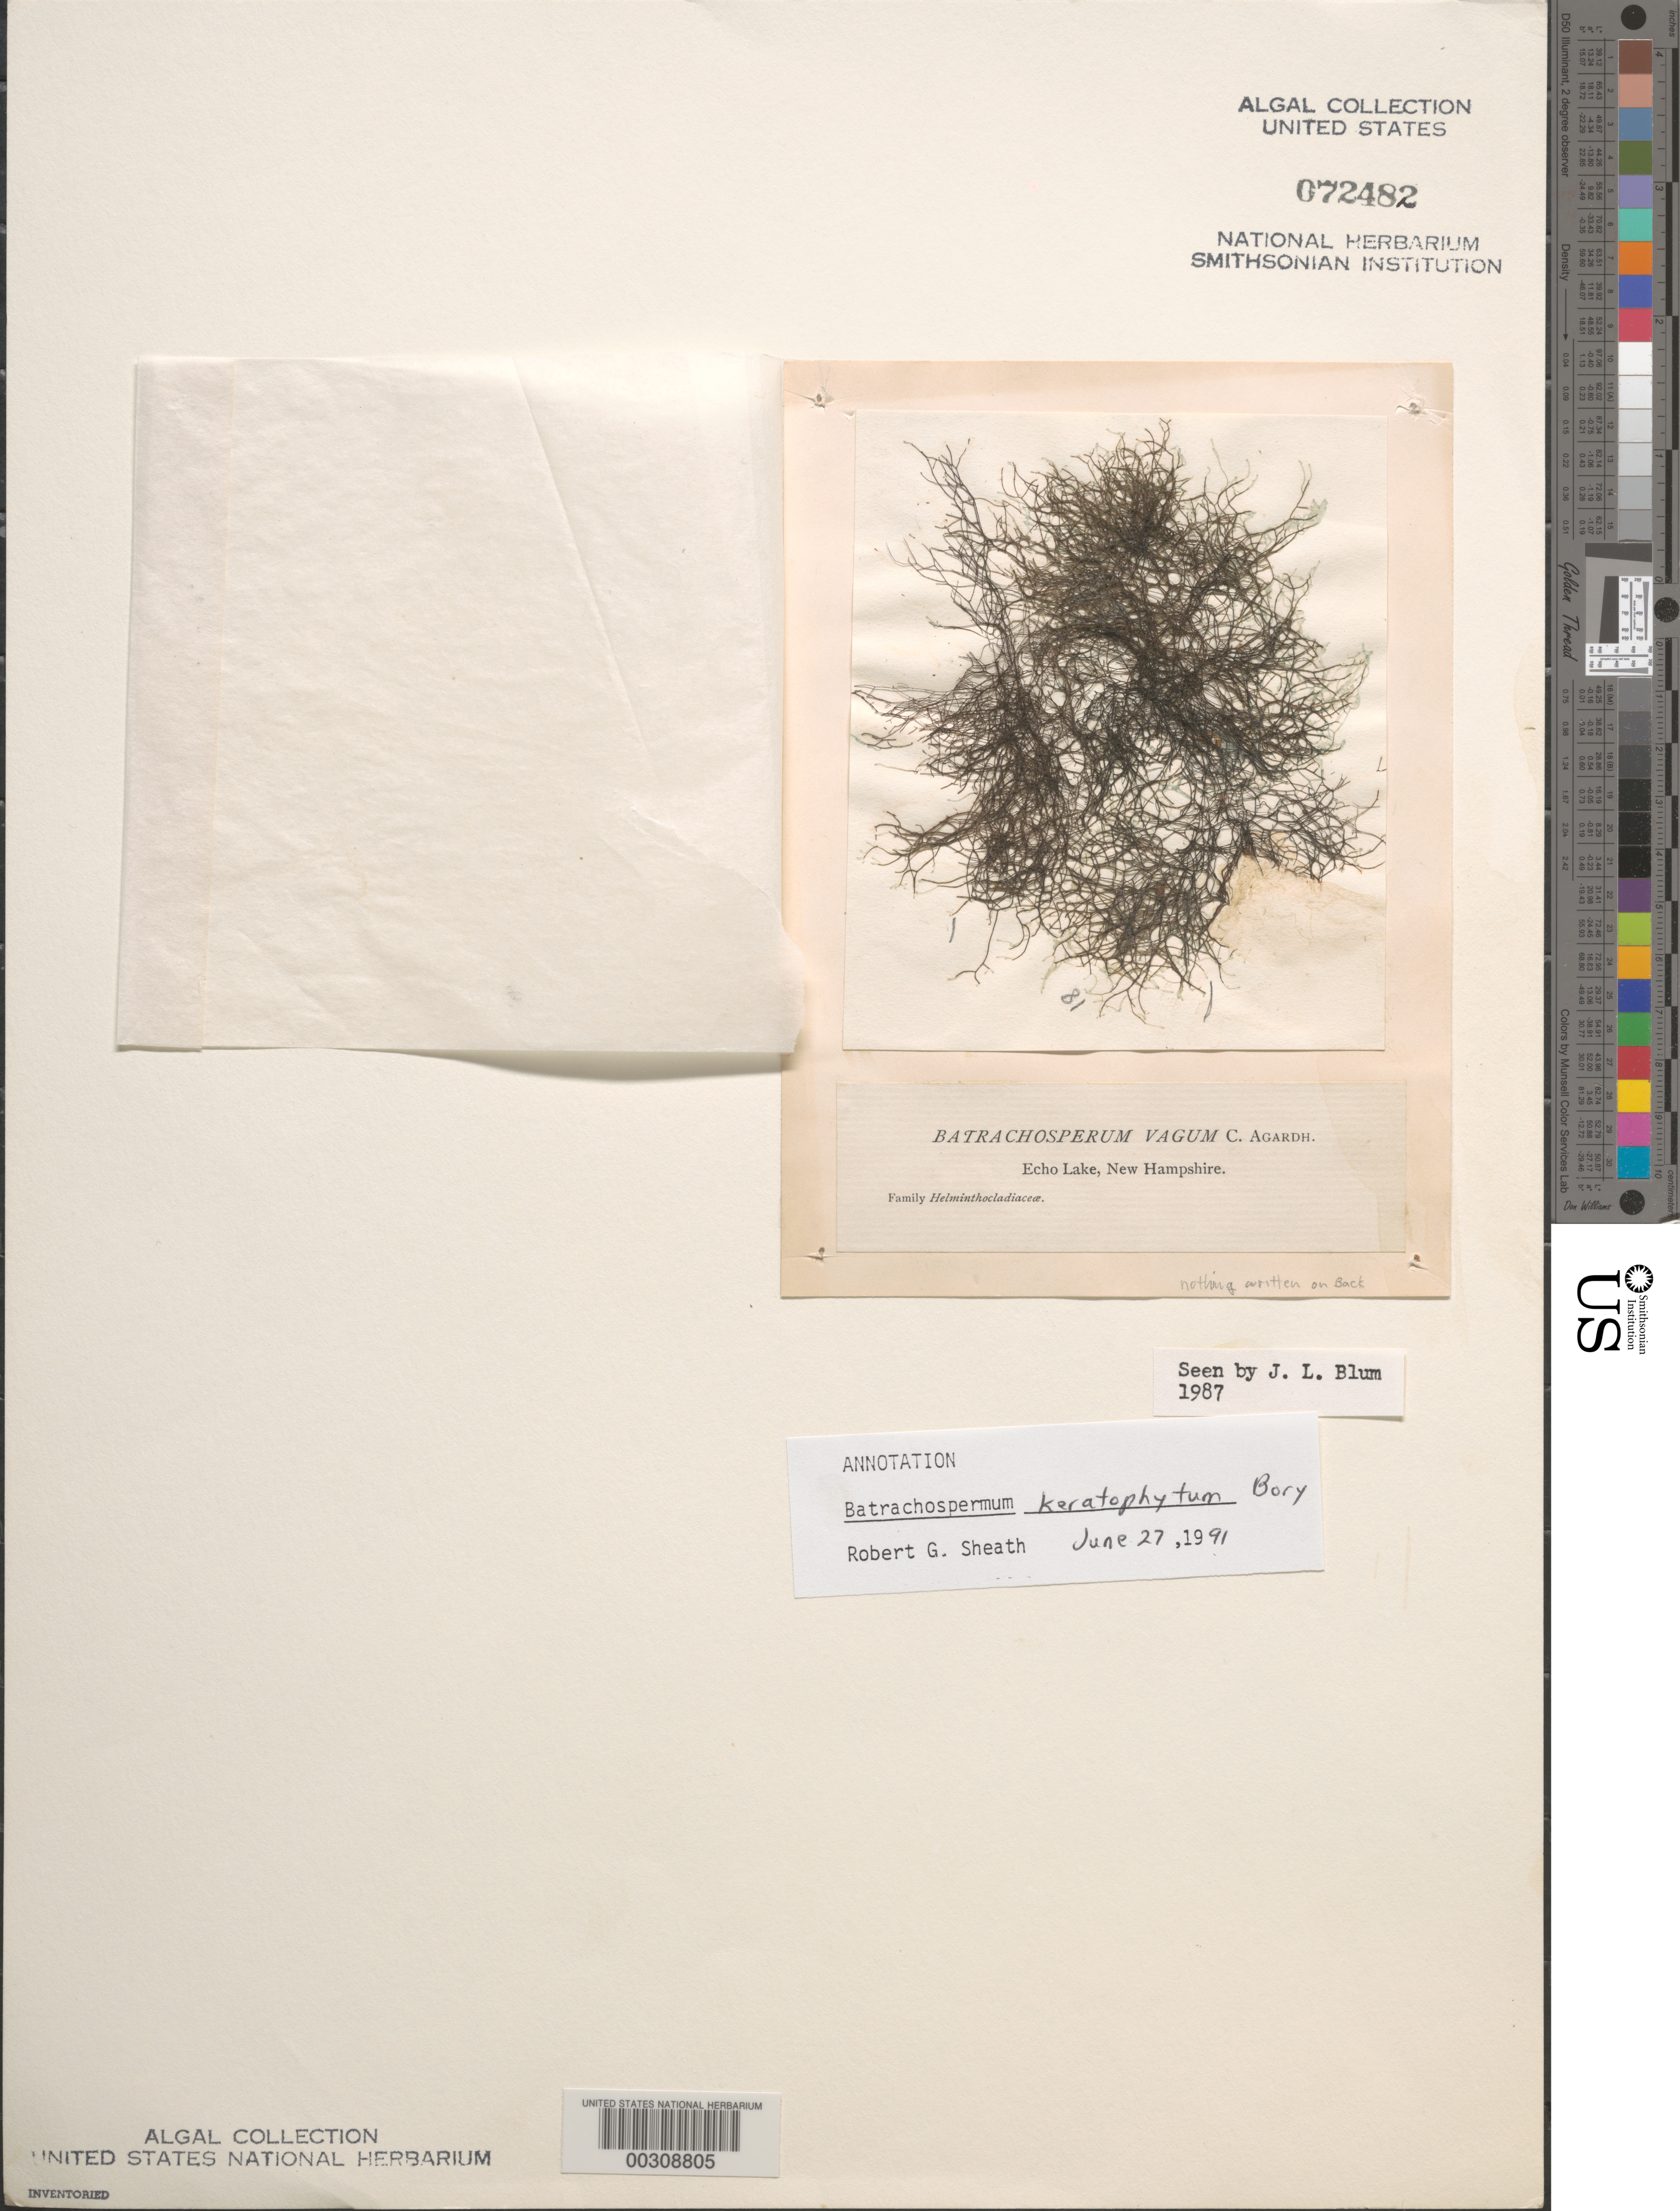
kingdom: Plantae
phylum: Rhodophyta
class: Florideophyceae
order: Batrachospermales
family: Batrachospermaceae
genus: Paludicola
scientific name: Paludicola keratophyta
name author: (Bory) M.L. Vis & Necchi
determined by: Algae name updating Project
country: United States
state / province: New Hampshire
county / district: Grafton County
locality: Echo Lake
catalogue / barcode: US 72482